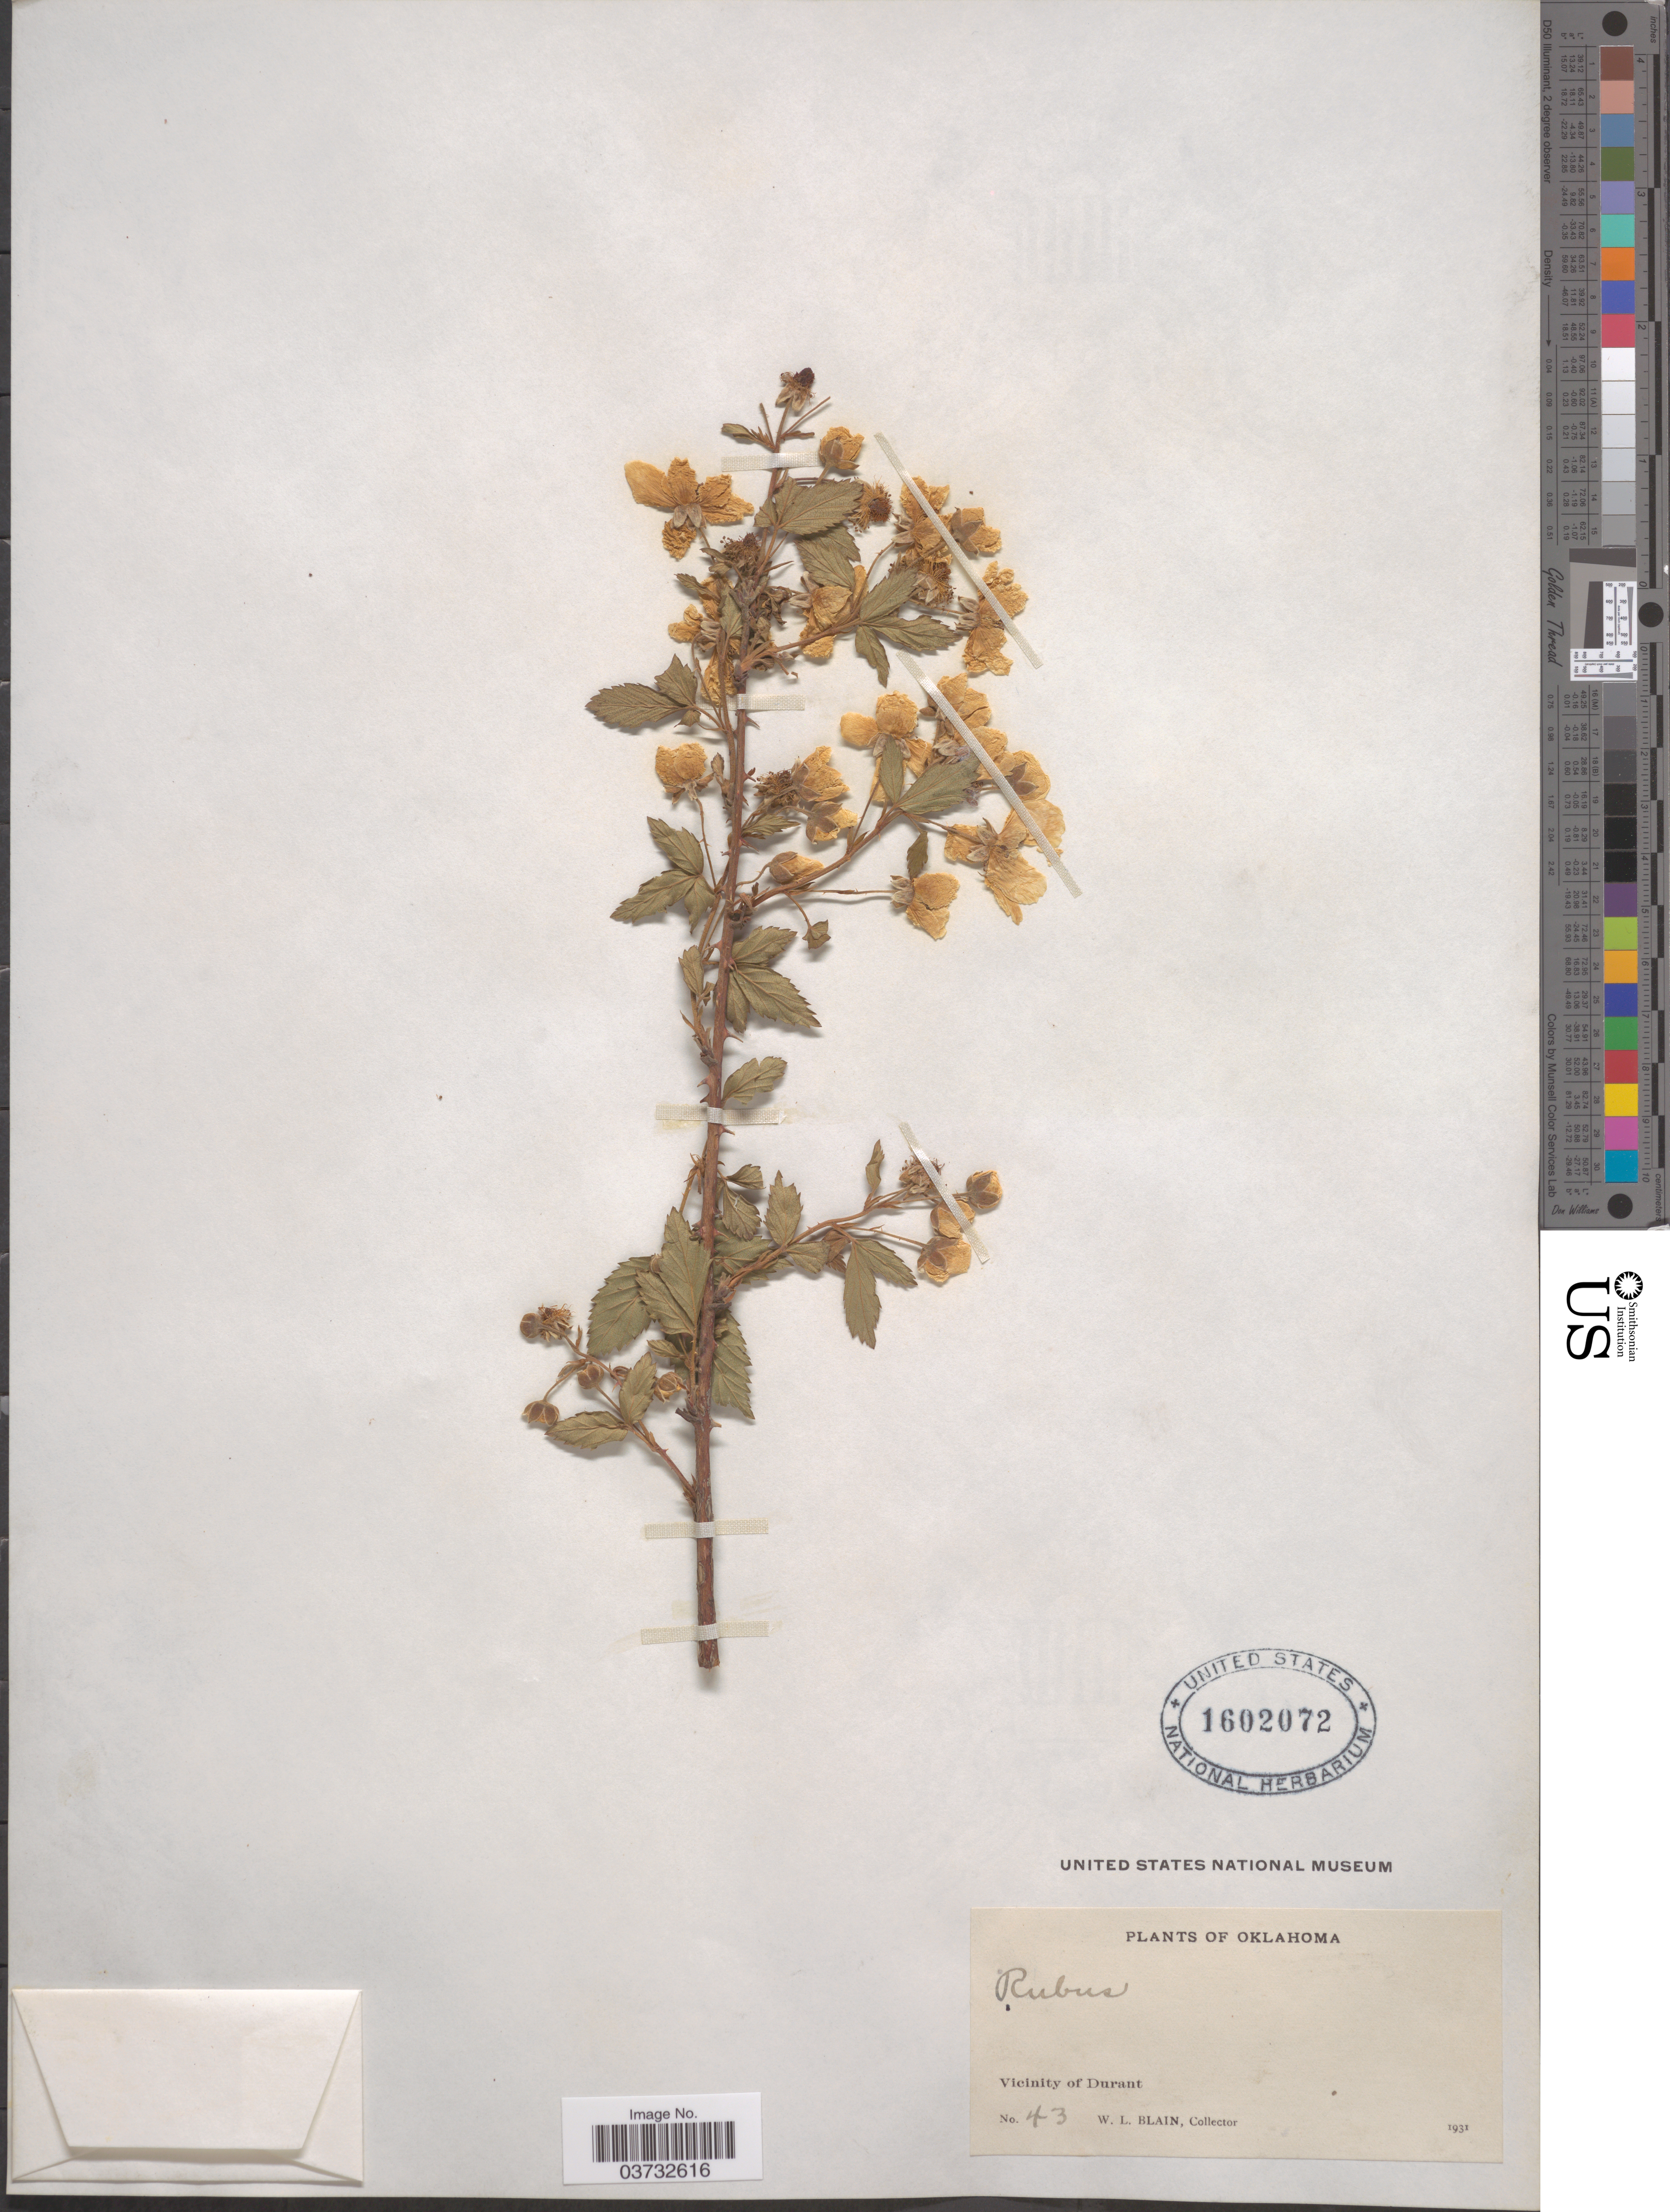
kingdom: Plantae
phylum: Tracheophyta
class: Magnoliopsida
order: Rosales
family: Rosaceae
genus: Rubus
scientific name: Rubus sp.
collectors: W. Blain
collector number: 43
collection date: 1931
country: United States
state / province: Oklahoma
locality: Vicinity of Durant.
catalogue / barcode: US 1602072